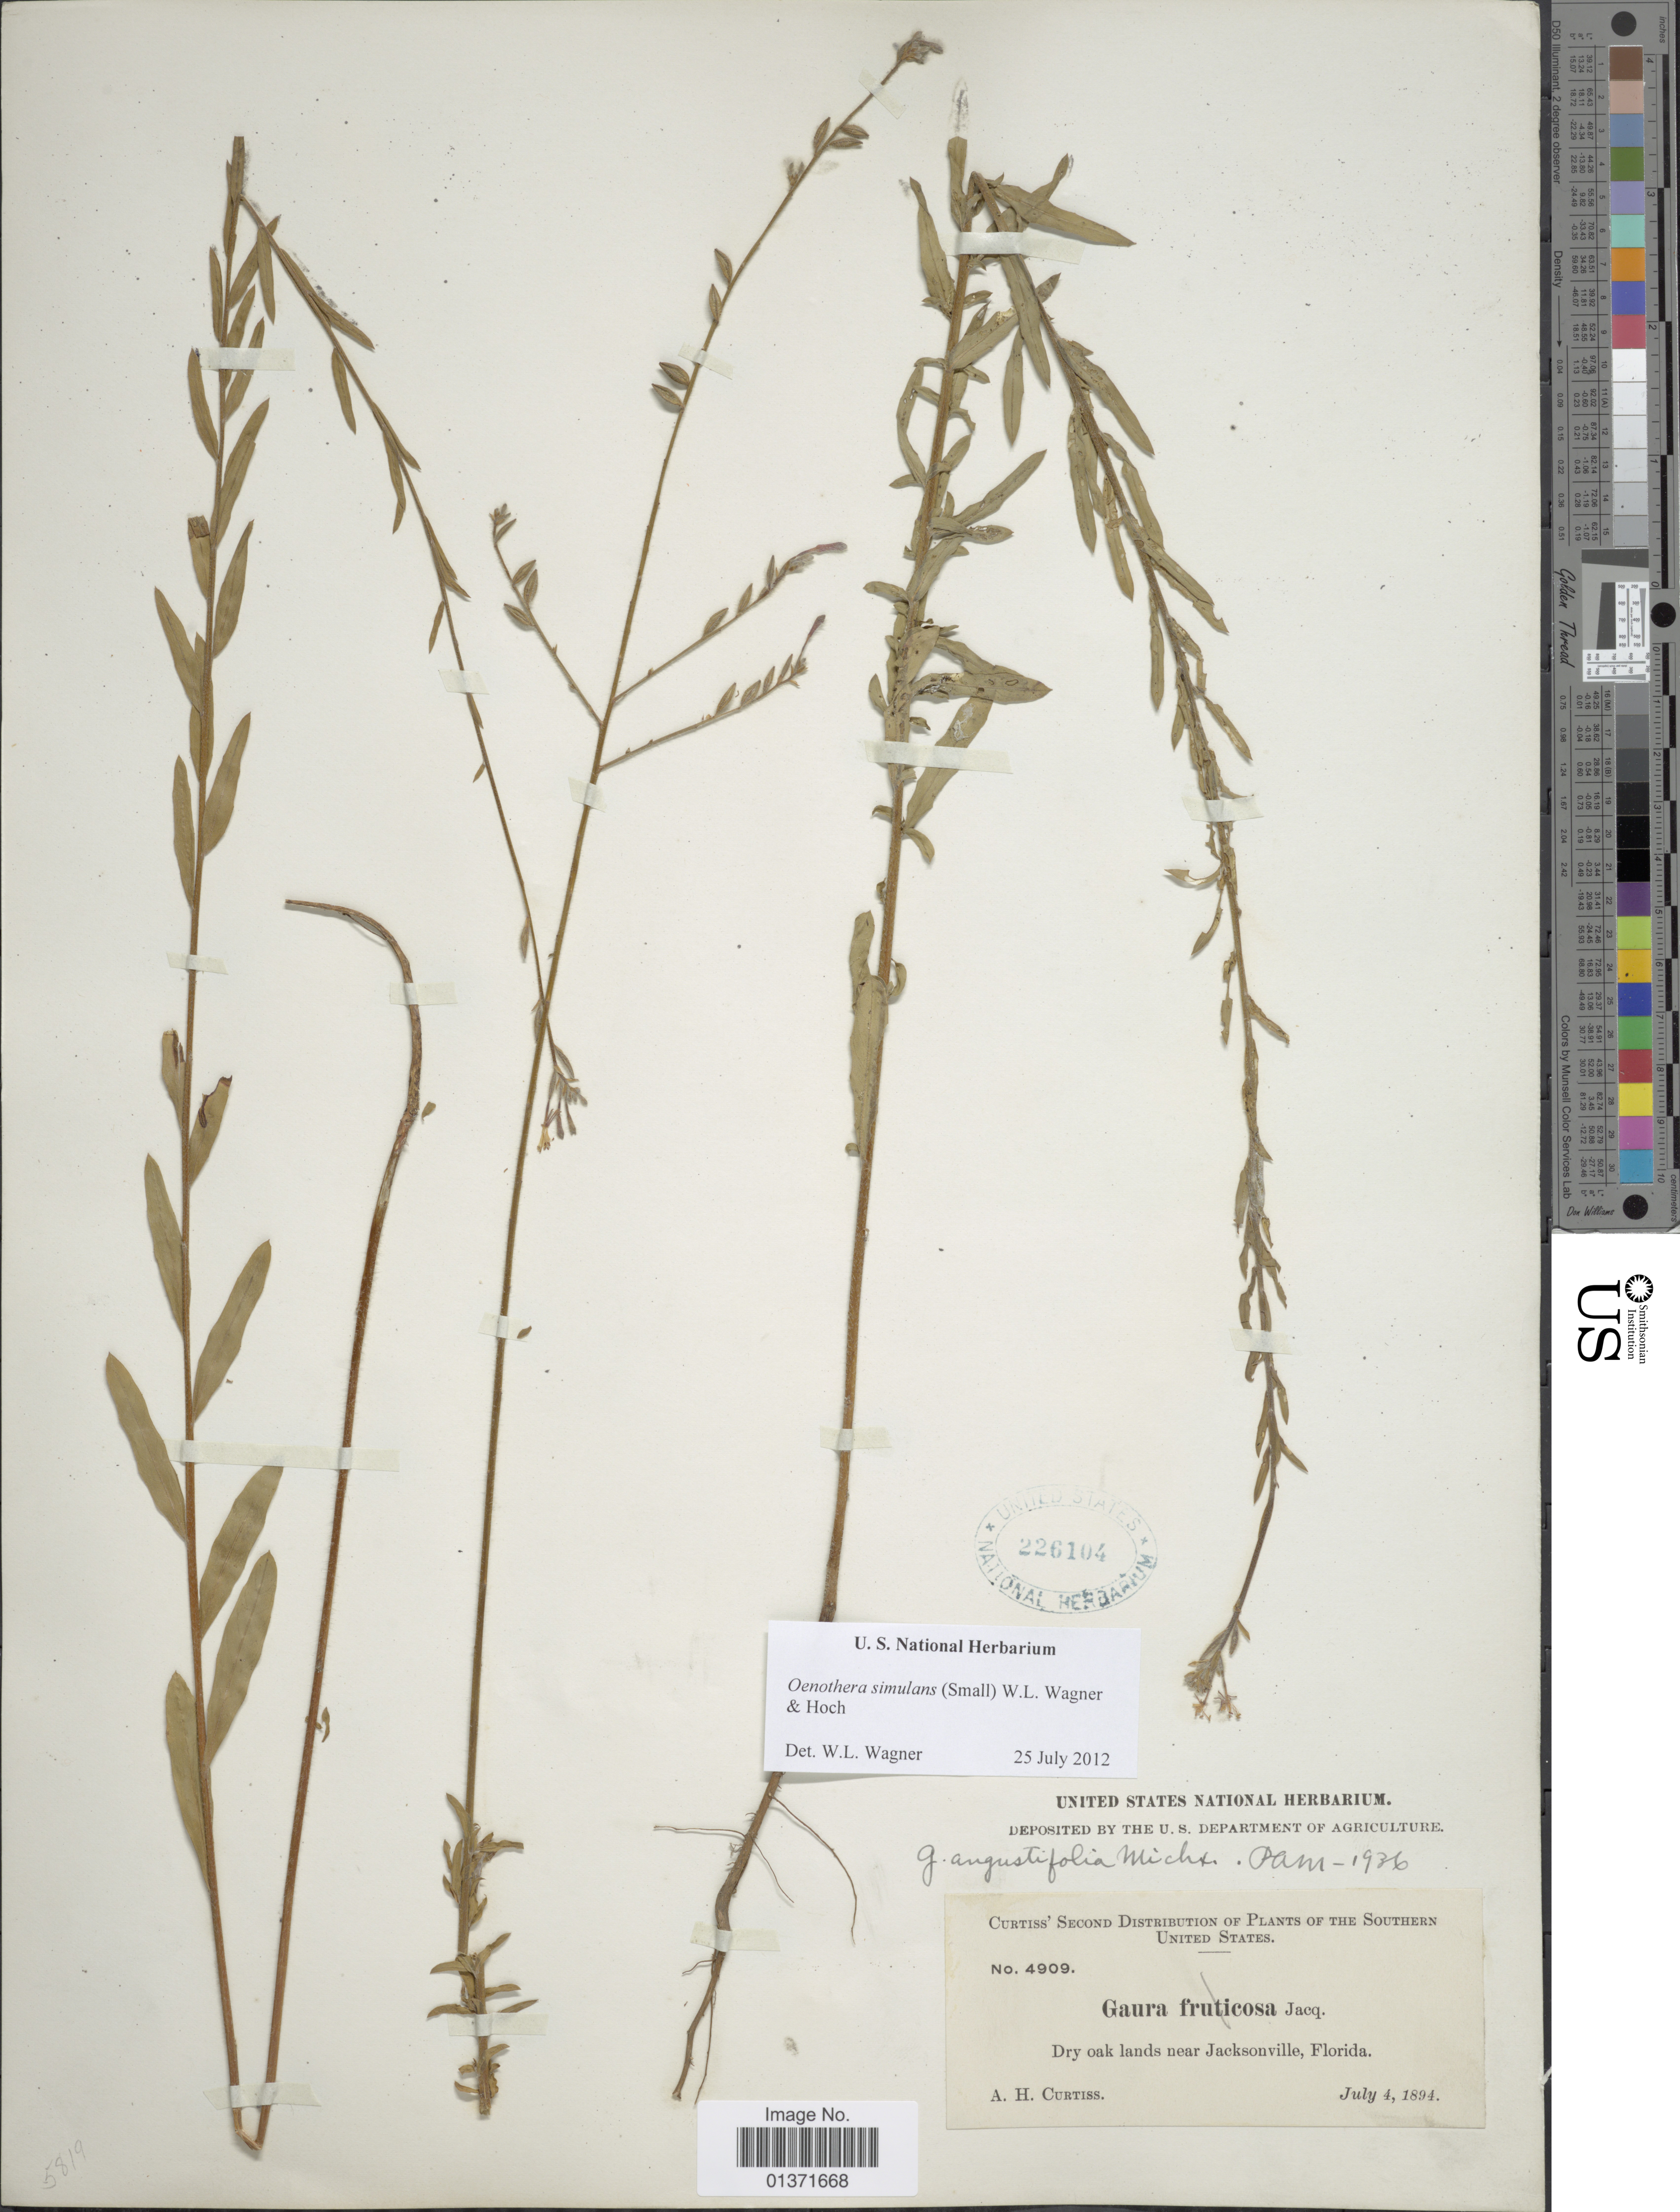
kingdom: Plantae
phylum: Tracheophyta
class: Magnoliopsida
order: Myrtales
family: Onagraceae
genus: Oenothera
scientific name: Oenothera simulans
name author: Michx.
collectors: A. H. Curtiss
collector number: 4909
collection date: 1894-07-04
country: United States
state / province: Florida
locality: Near Jacksonville, Florida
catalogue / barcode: US 226104